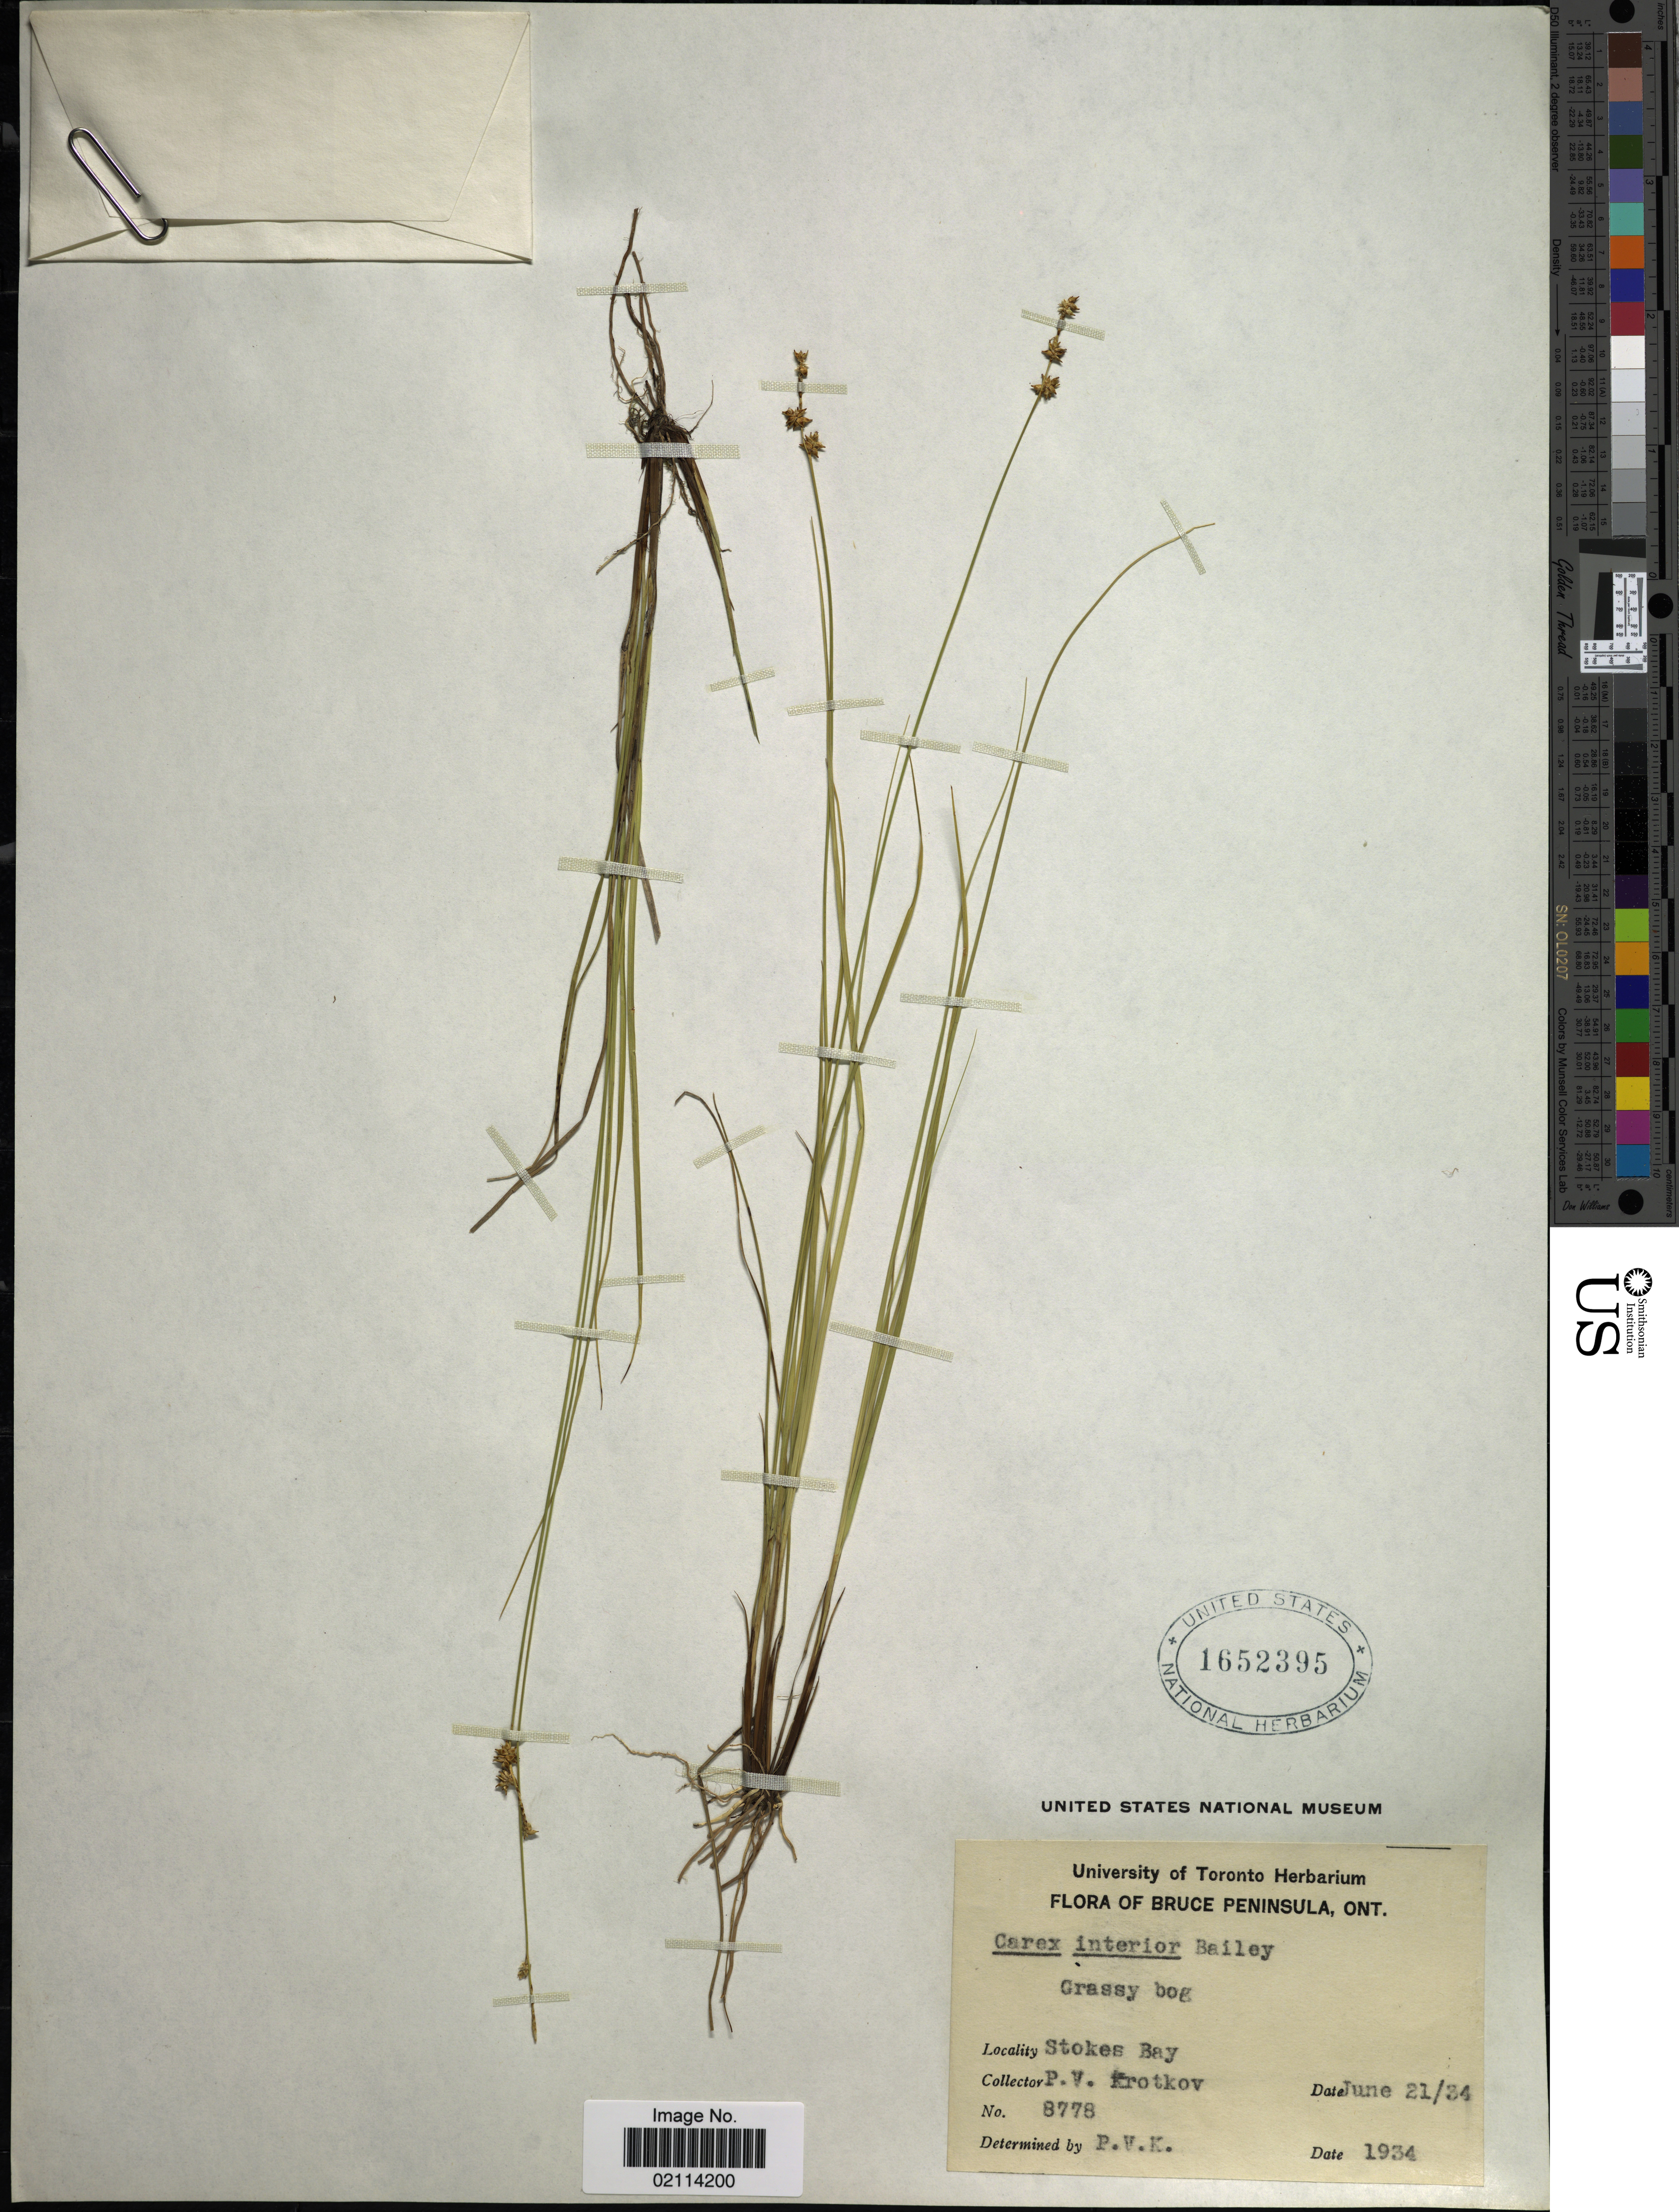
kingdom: Plantae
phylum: Tracheophyta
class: Liliopsida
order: Poales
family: Cyperaceae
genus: Carex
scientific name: Carex interior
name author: L.H. Bailey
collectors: P. V. Krotkov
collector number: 8778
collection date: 1934-06-21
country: Canada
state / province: Ontario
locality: Bruce Peninsula, grassy bog, Stokes Bay.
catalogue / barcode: US 1652395